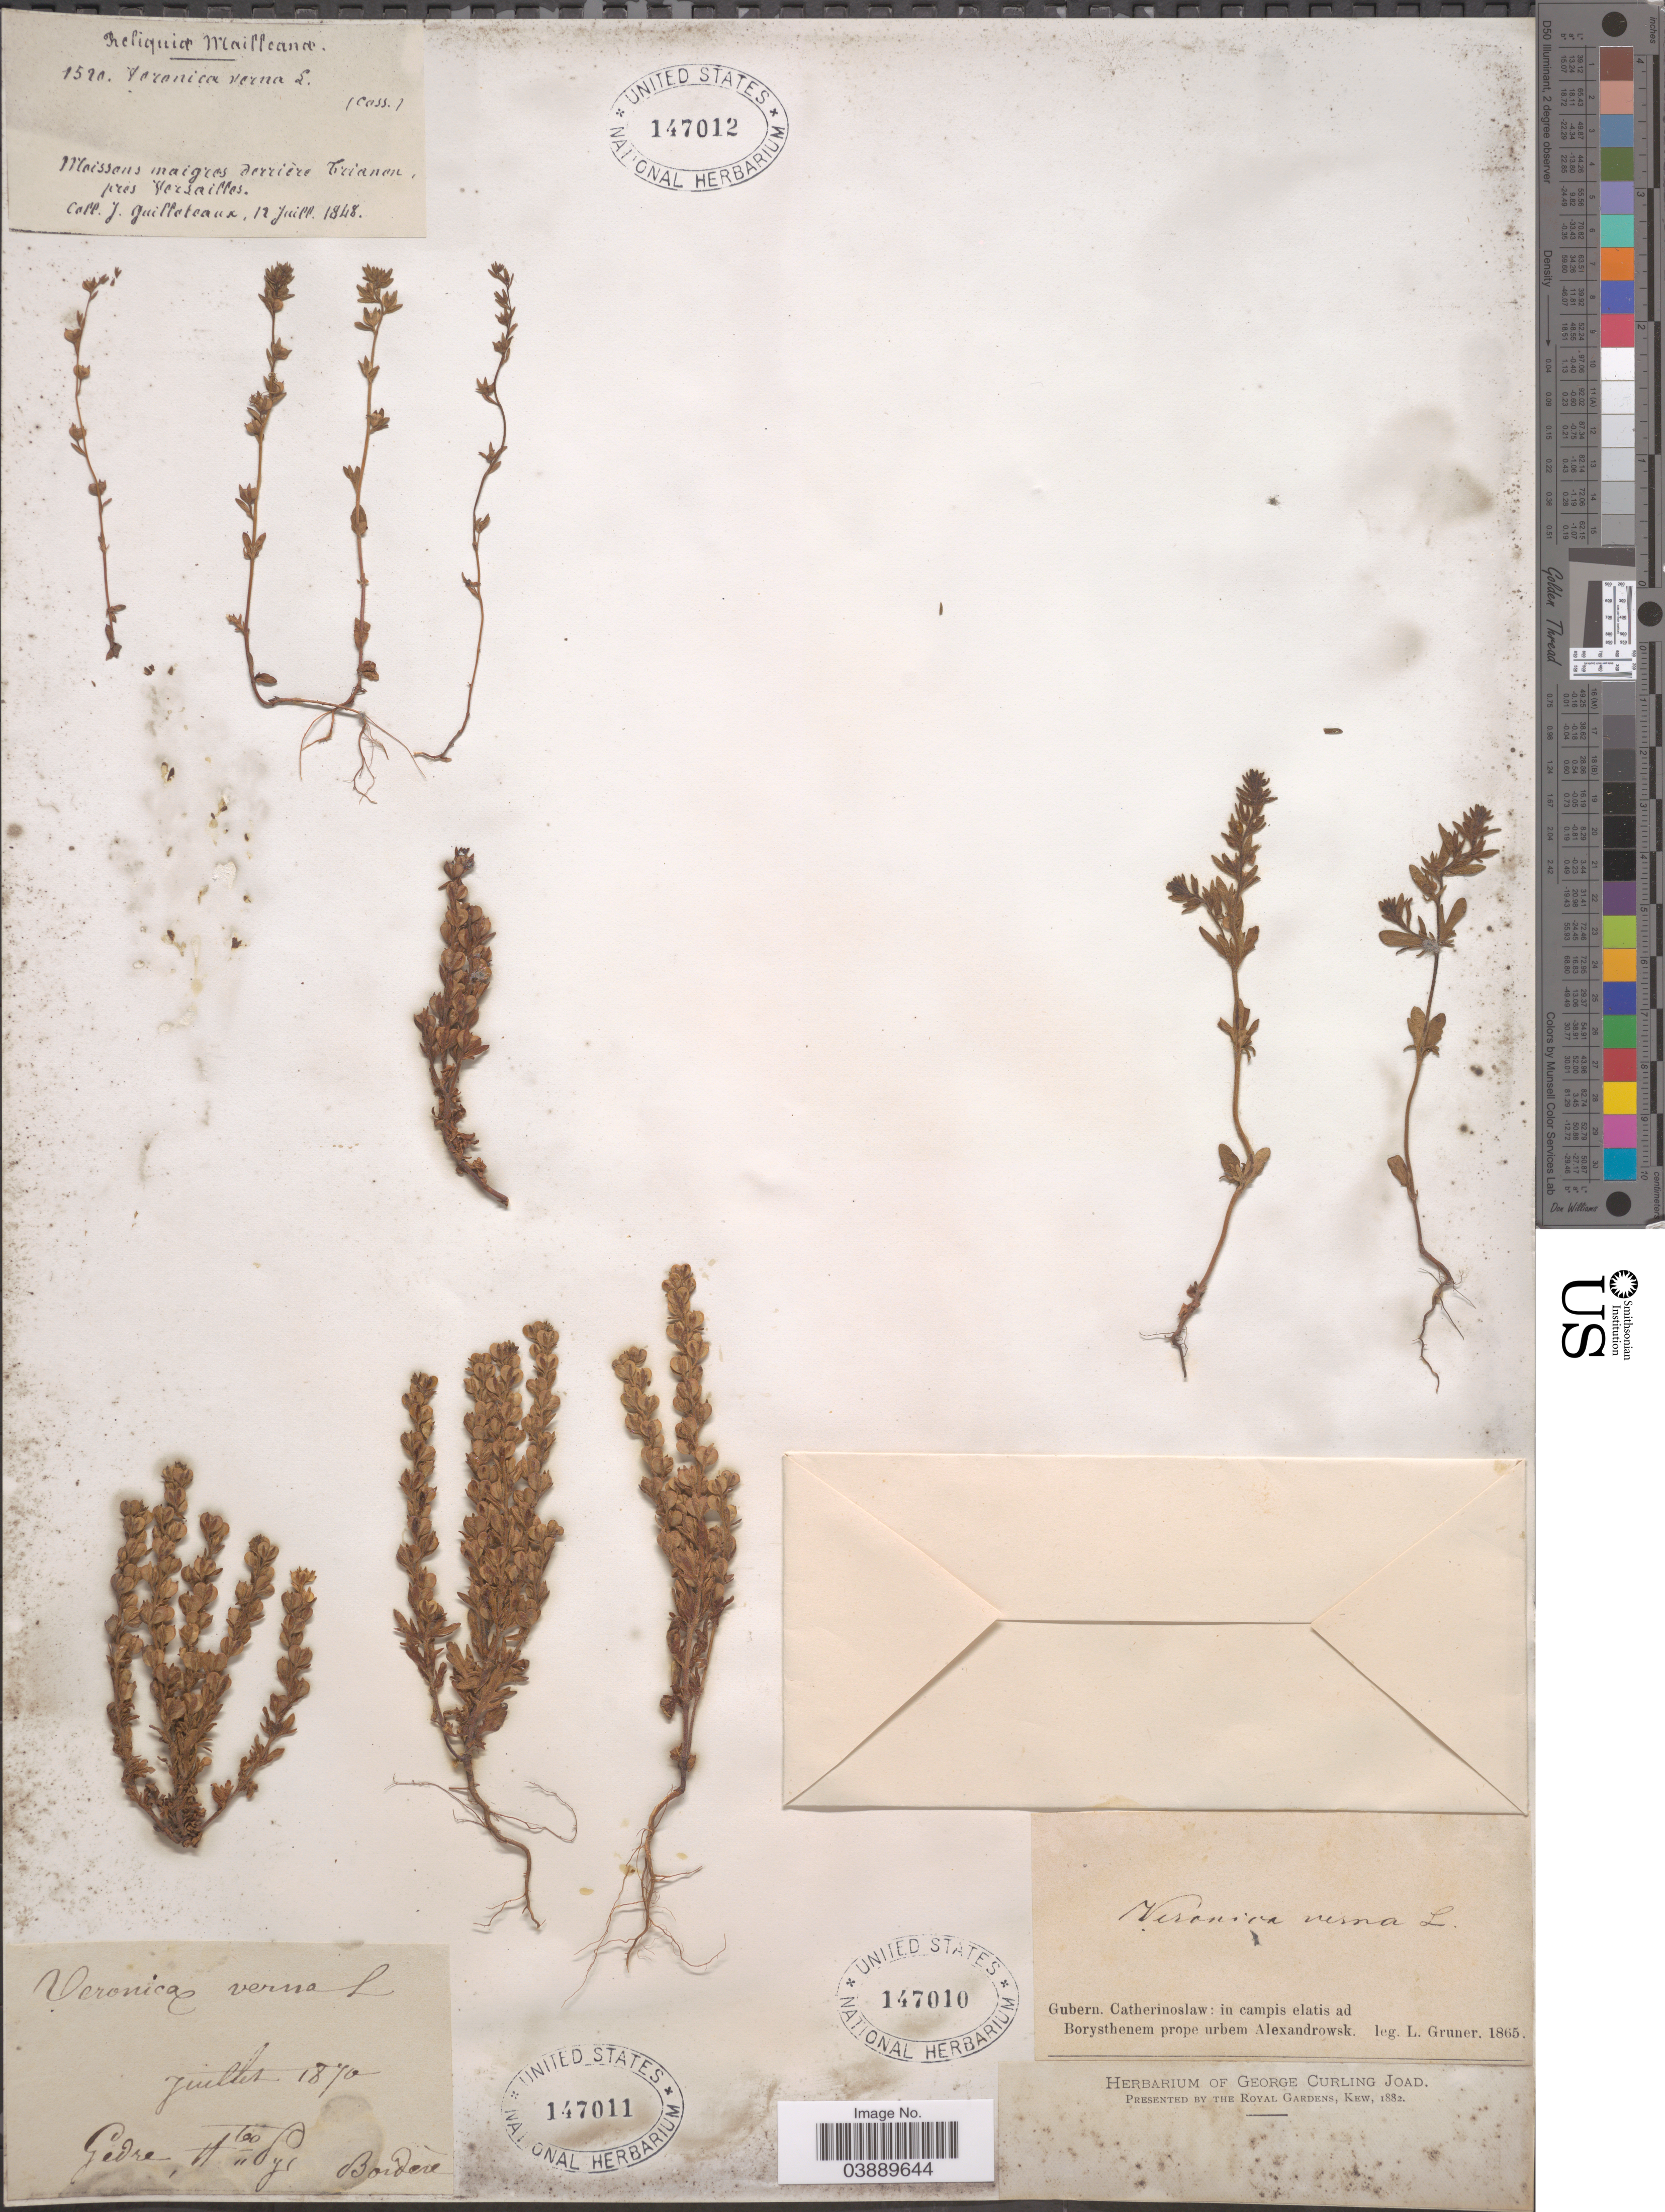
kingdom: Plantae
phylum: Tracheophyta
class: Magnoliopsida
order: Lamiales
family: Plantaginaceae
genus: Veronica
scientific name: Veronica verna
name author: L.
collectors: J. Guilloteaux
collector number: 1520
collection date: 1848-07-12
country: France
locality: Moissons maigres derriere Trianon, pres Versailles.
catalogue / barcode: US 147012-3